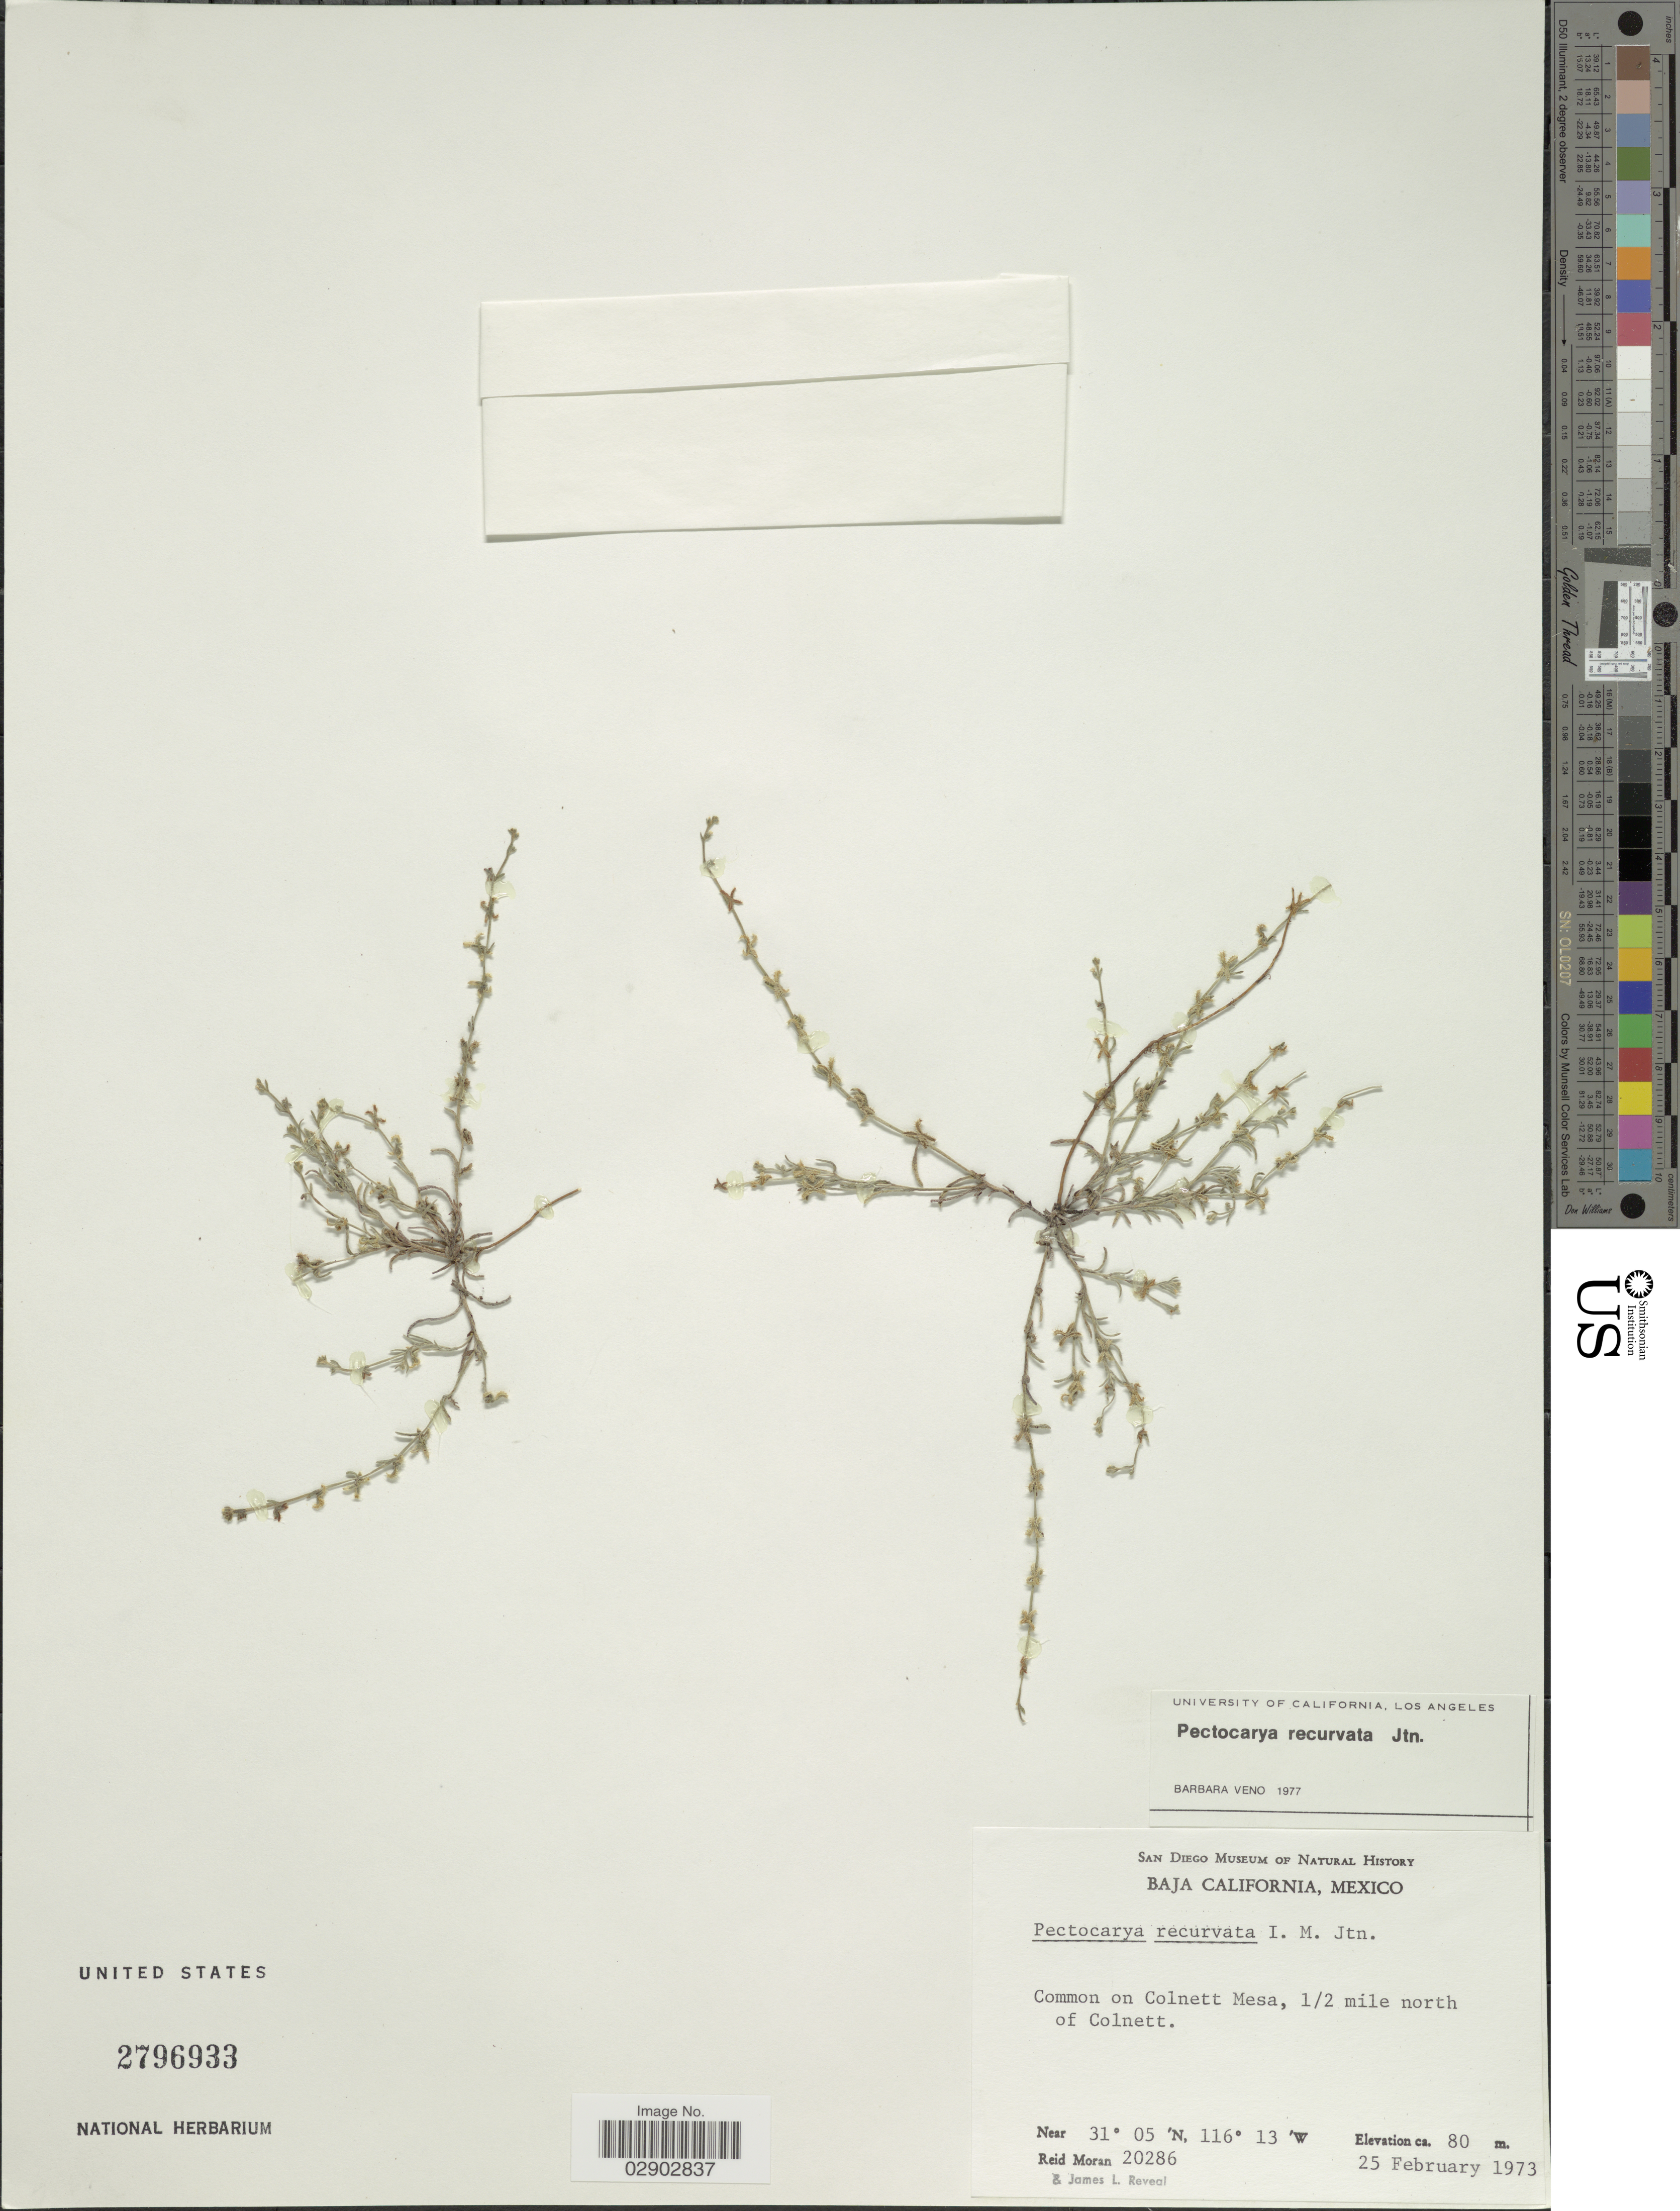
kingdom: Plantae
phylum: Tracheophyta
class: Magnoliopsida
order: Boraginales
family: Boraginaceae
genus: Pectocarya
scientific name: Pectocarya recurvata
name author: I.M. Johnst.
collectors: R. Moran & J. L. Reveal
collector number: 20286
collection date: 1973-02-25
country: Mexico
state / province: Baja California Norte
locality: Common on Colnett Mesa, ½ 1 mile north of Colnett.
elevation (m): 80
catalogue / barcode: US 2796933